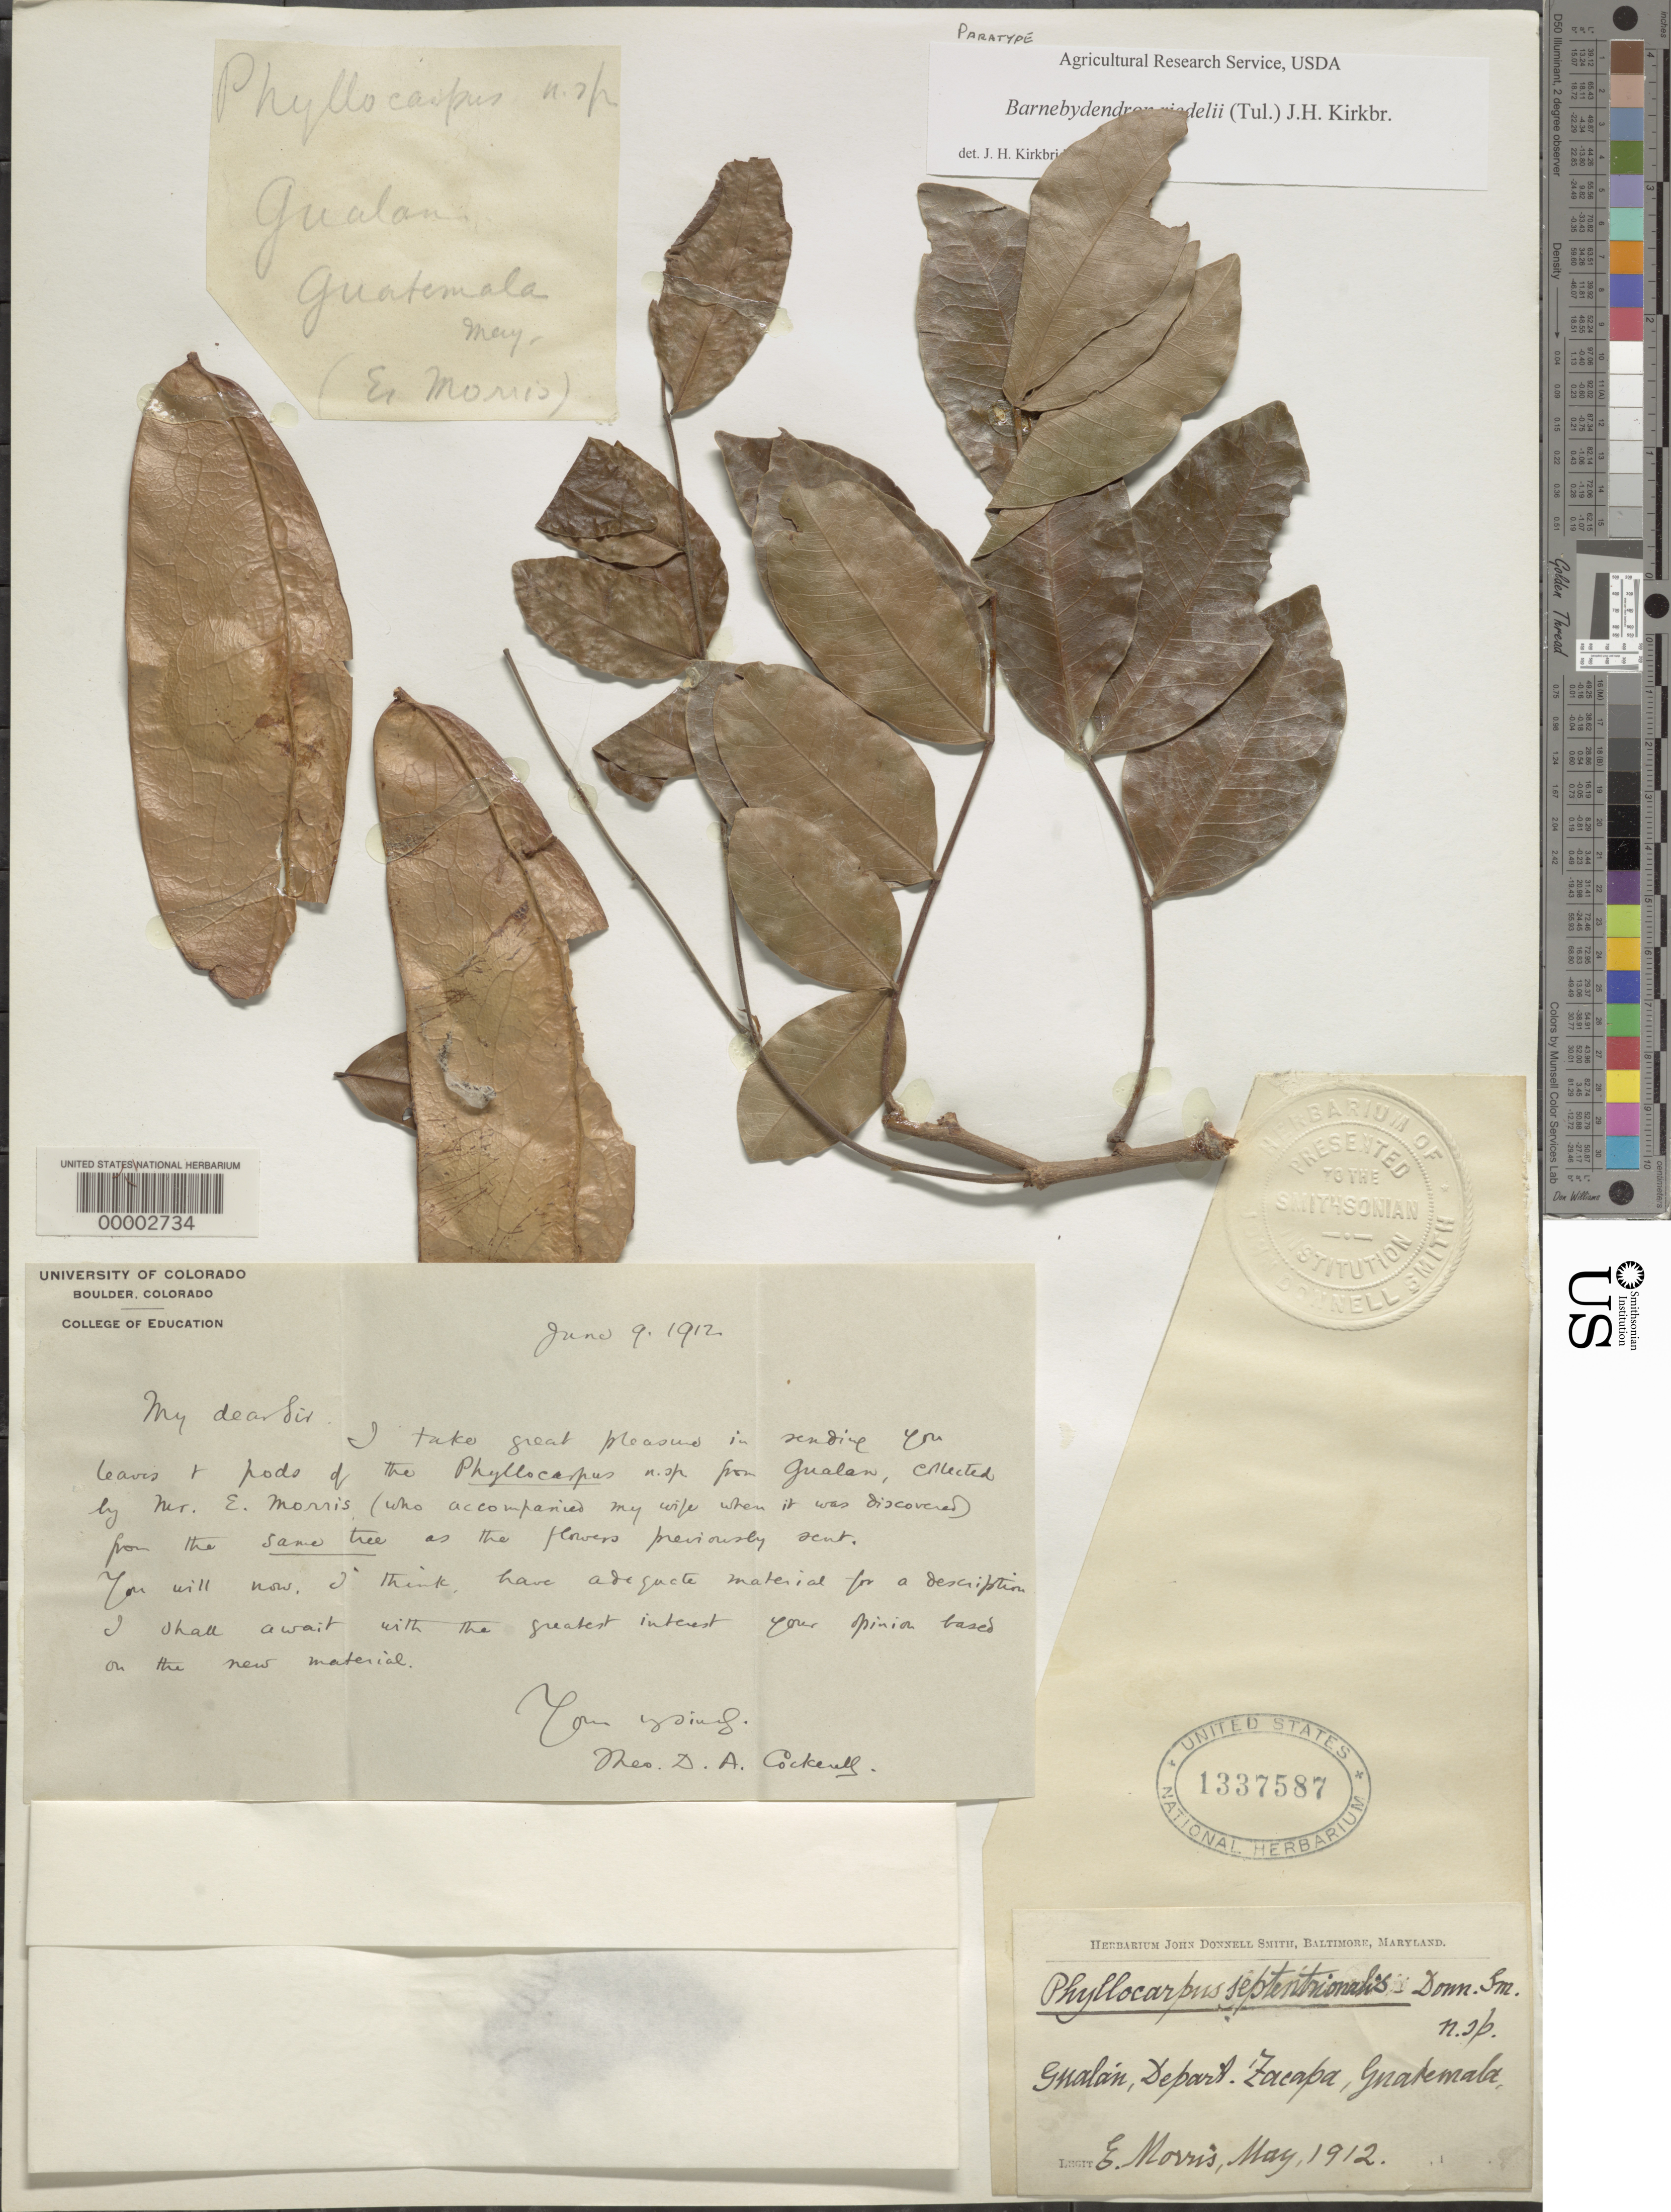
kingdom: Plantae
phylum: Tracheophyta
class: Magnoliopsida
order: Fabales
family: Fabaceae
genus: Barnebydendron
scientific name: Barnebydendron riedelii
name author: (Tul.) J.H. Kirkbr.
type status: Syntype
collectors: E. Morris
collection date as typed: May 1912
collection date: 1912-05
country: Guatemala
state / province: Zacapa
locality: Gualan.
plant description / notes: For typification discussion see Kirkbride 1999, Sida 18: 817.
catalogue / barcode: US 1337587